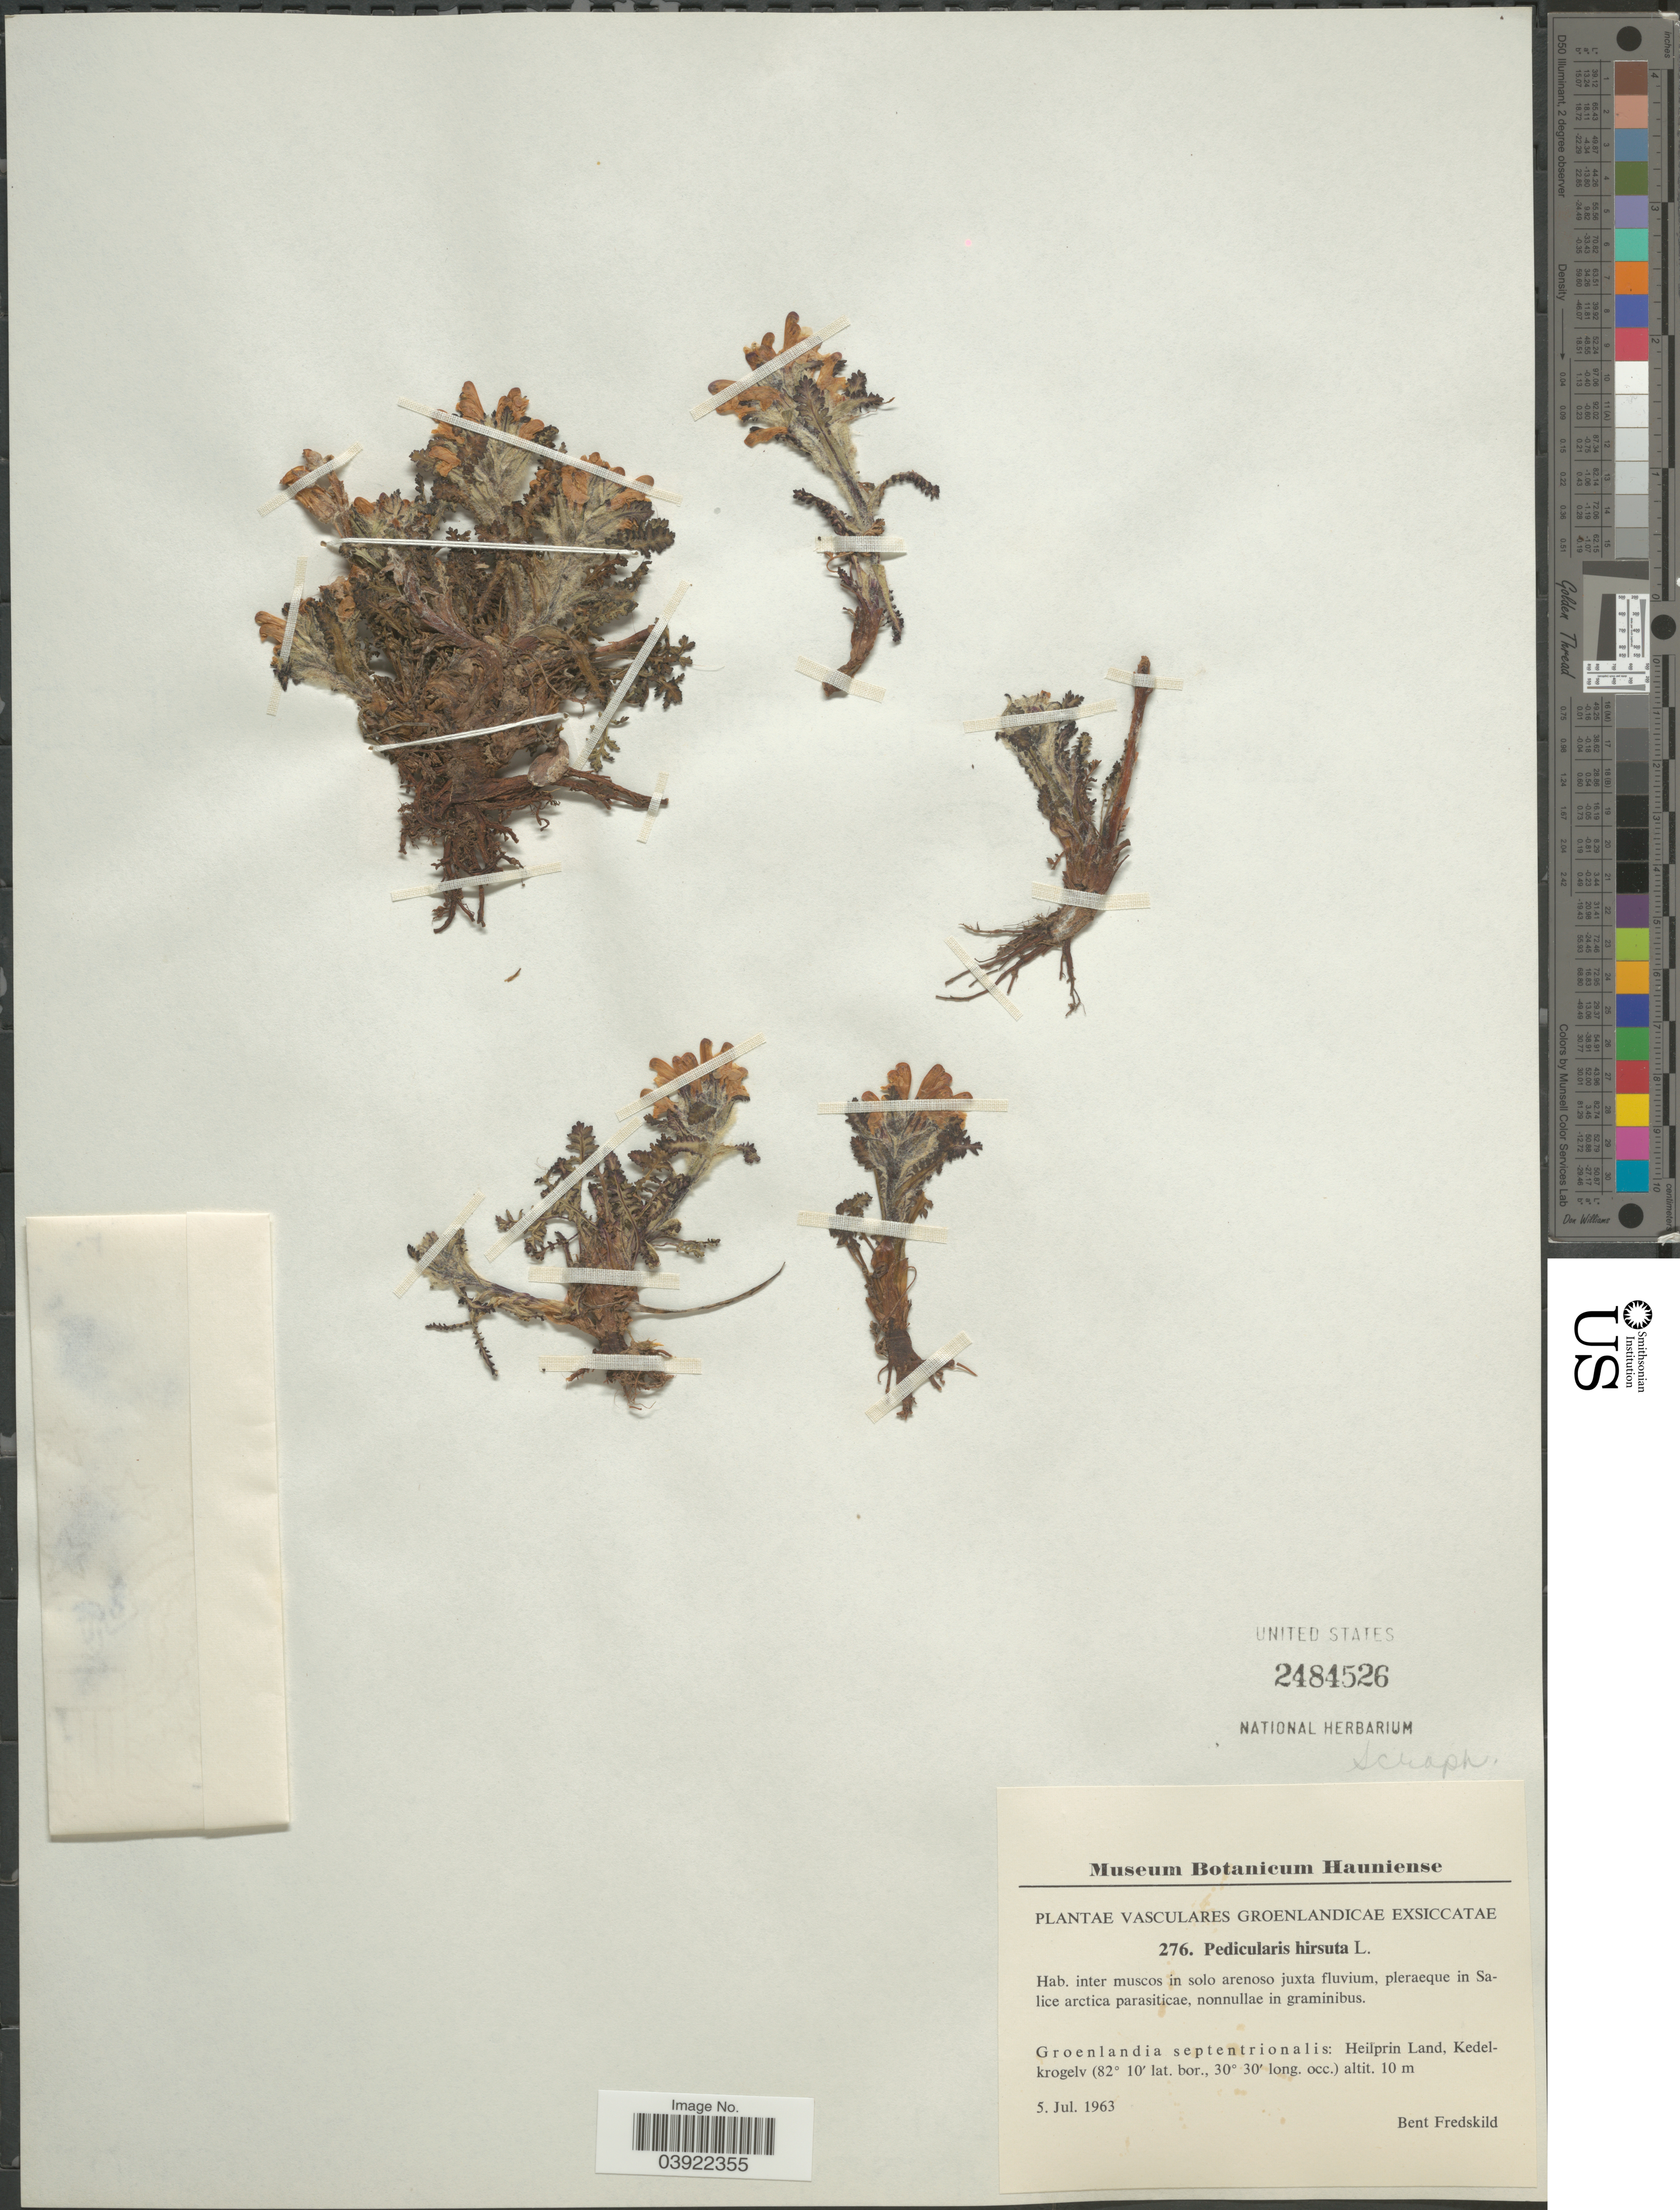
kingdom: Plantae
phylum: Tracheophyta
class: Magnoliopsida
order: Lamiales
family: Orobanchaceae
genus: Pedicularis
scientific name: Pedicularis hirsuta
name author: L.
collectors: B. Fredskild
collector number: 276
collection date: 1963-07-05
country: Greenland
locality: Groenlandia septentrionalis: Heilprin Land, Kedelkrogelv.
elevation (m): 10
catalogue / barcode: US 2484526